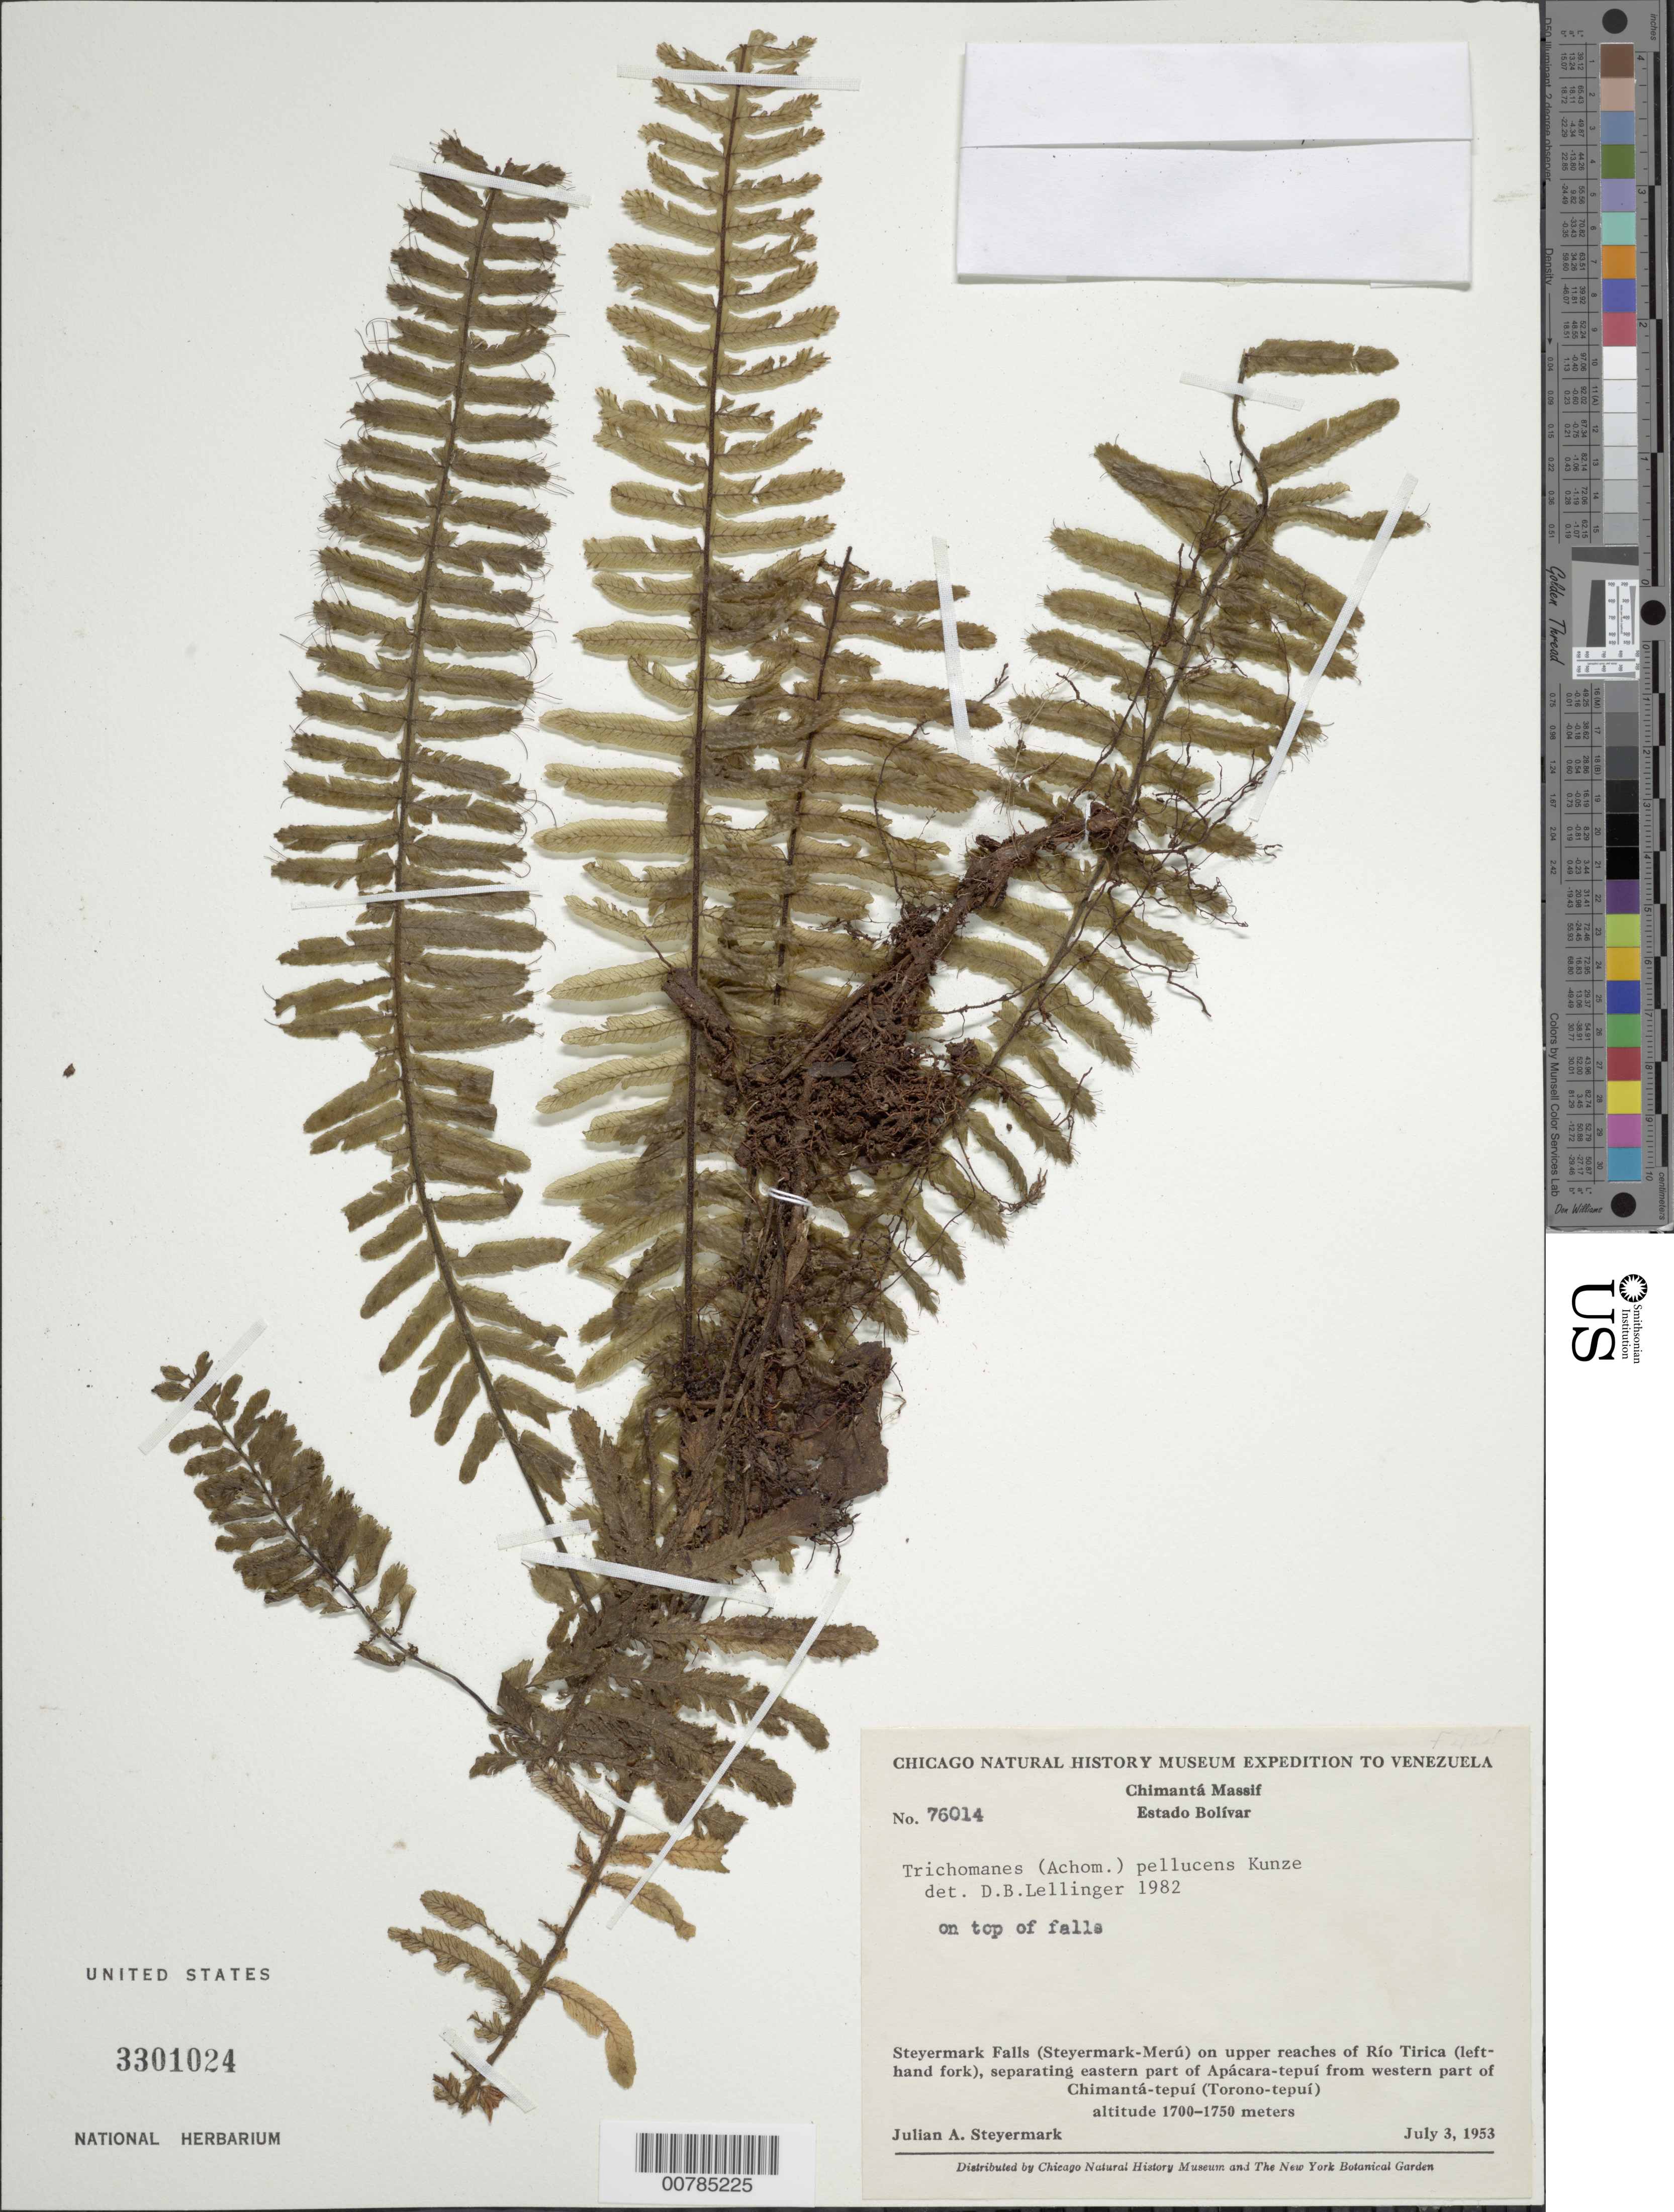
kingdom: Plantae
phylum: Tracheophyta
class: Polypodiopsida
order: Hymenophyllales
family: Hymenophyllaceae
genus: Trichomanes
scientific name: Trichomanes pellucens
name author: Kunze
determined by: Lellinger, David B., (BOT), Smithsonian Institution - National Museum of Natural History (UNITED STATES)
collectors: J. Steyermark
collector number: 76014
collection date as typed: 3-Jul-53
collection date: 1953-07-03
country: Venezuela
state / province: Bolívar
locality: Steyermark Falls, Río Tirica, between Apácara-tepuí and Chimantá-tepuí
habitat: Top of falls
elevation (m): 1700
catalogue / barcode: US 3301024